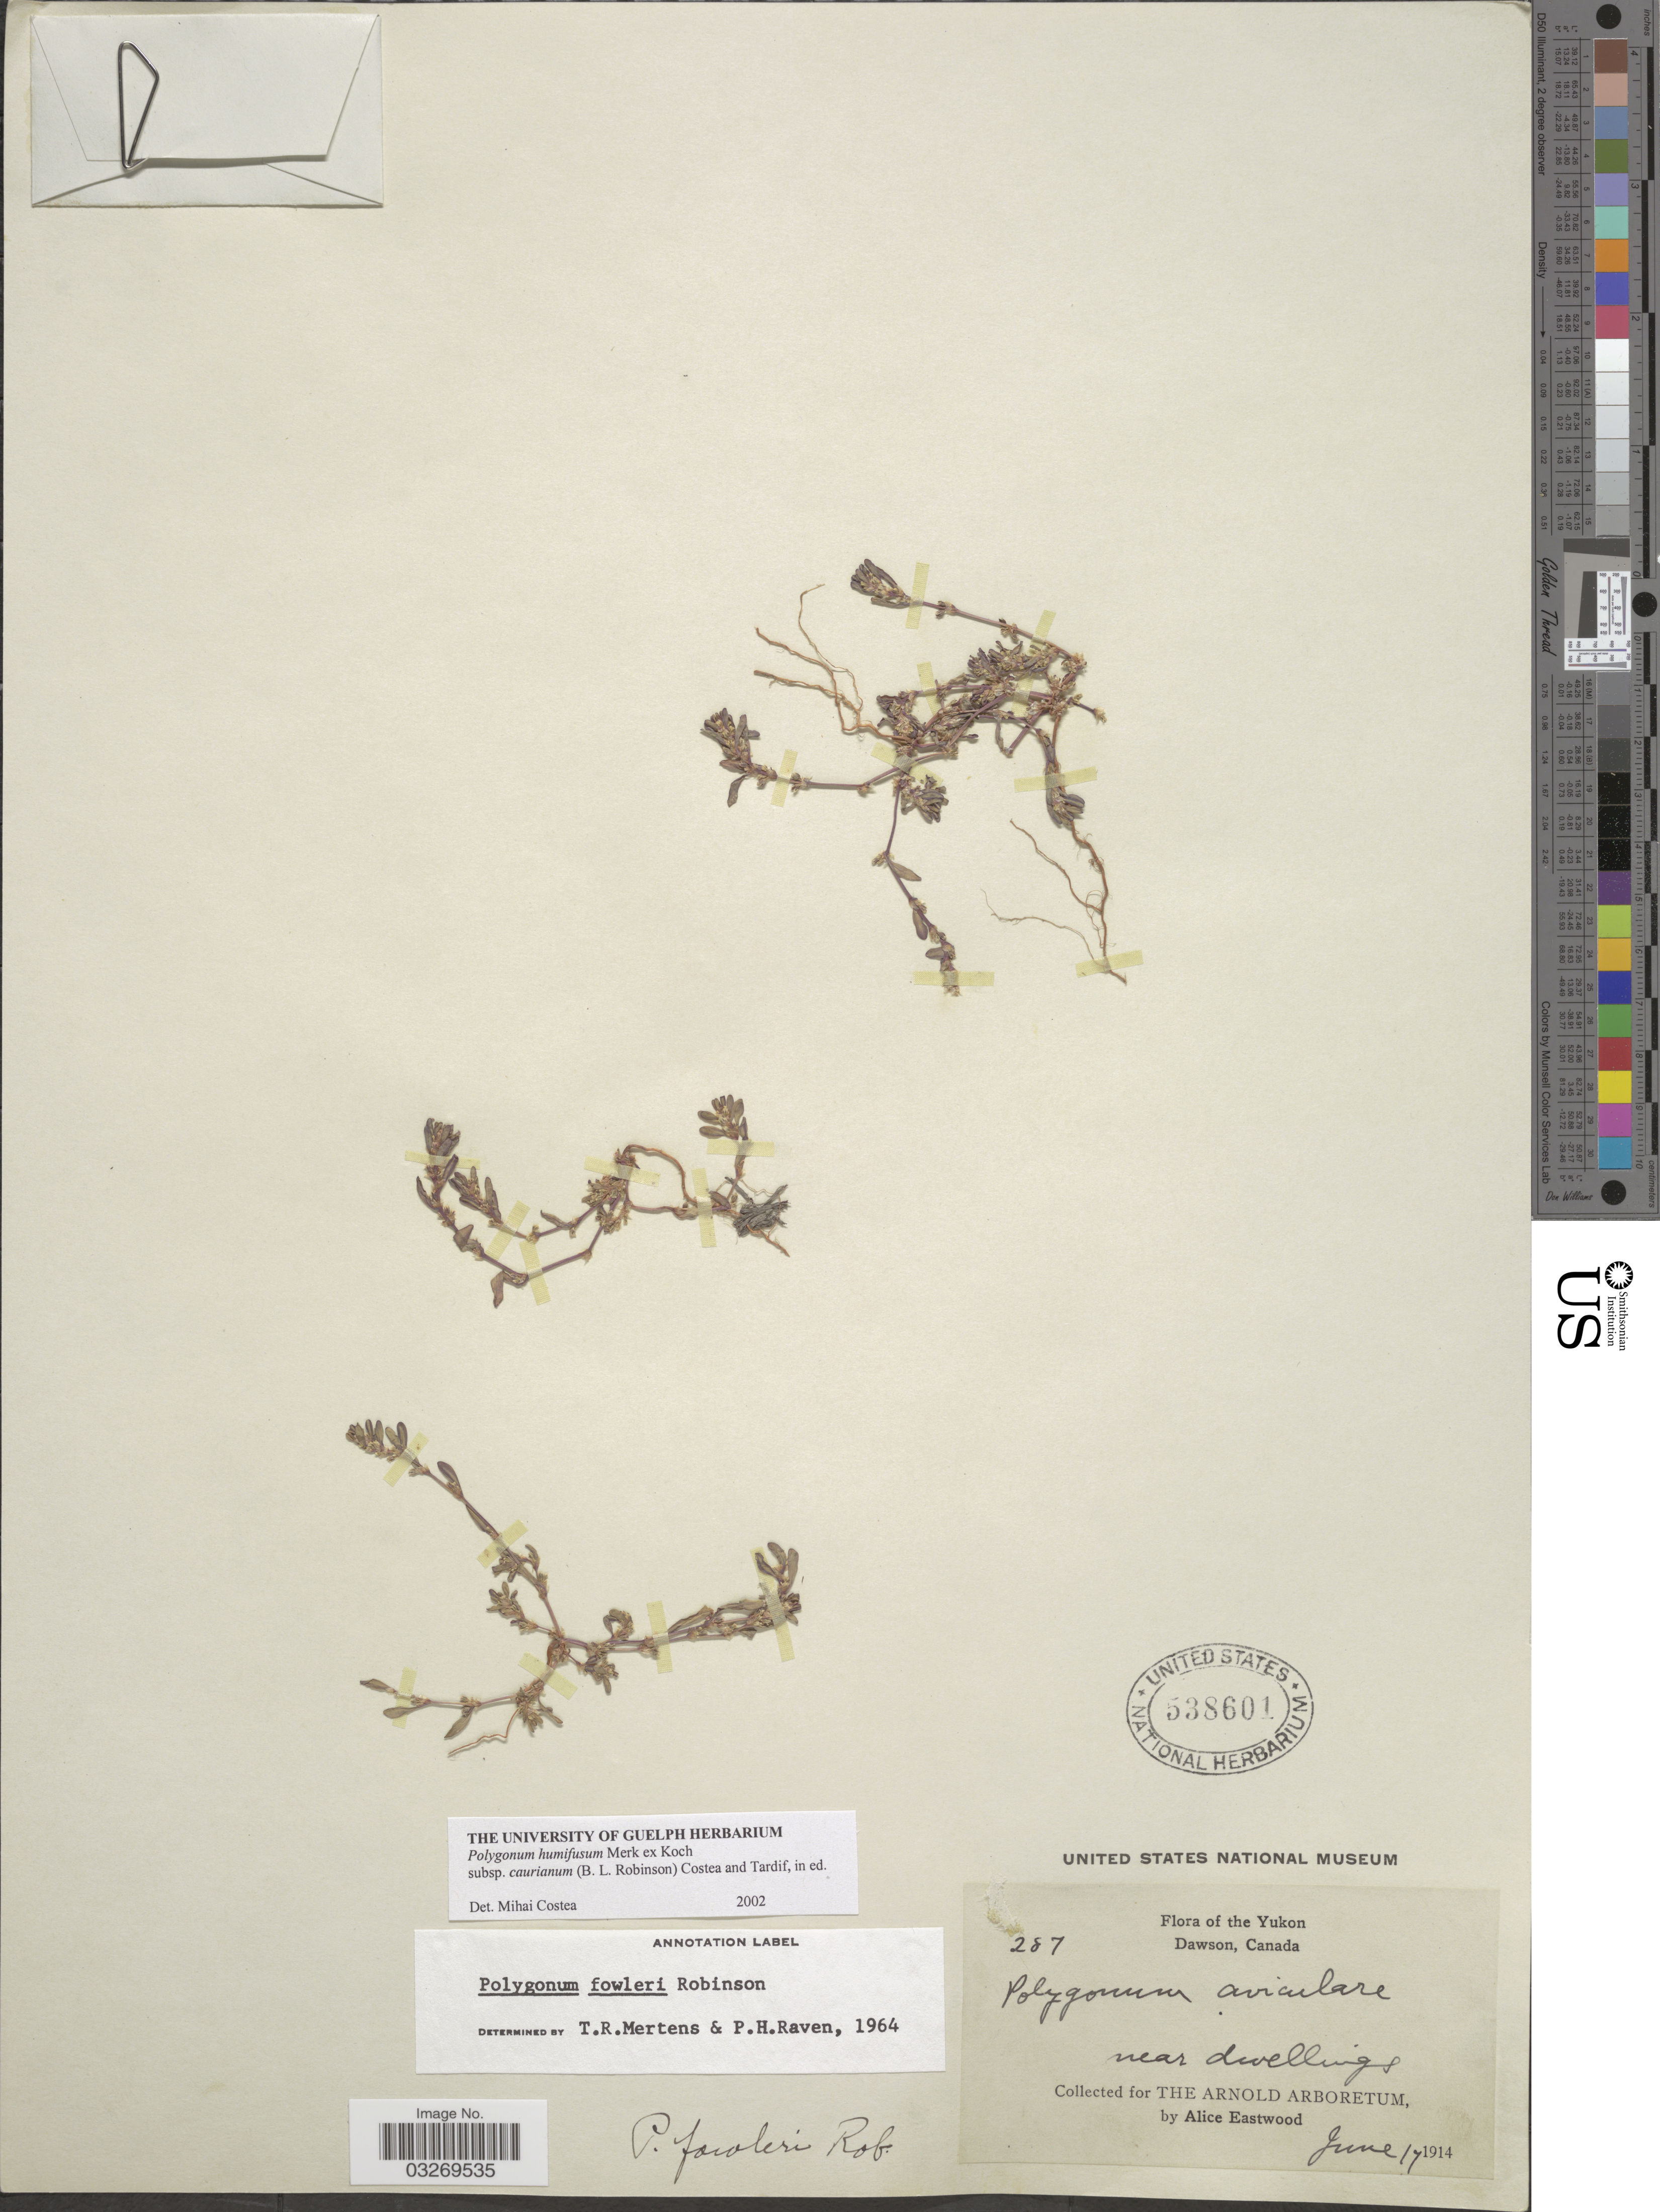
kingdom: Plantae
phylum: Tracheophyta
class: Magnoliopsida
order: Caryophyllales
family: Polygonaceae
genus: Polygonum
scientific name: Polygonum humifusum subsp. caurianum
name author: (B.L. Rob.) Costea & Tardif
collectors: A. Eastwood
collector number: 287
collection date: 1914-06-17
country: Canada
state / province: Yukon Territory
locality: The Yukon, Dawson, near dwellings.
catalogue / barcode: US 538601